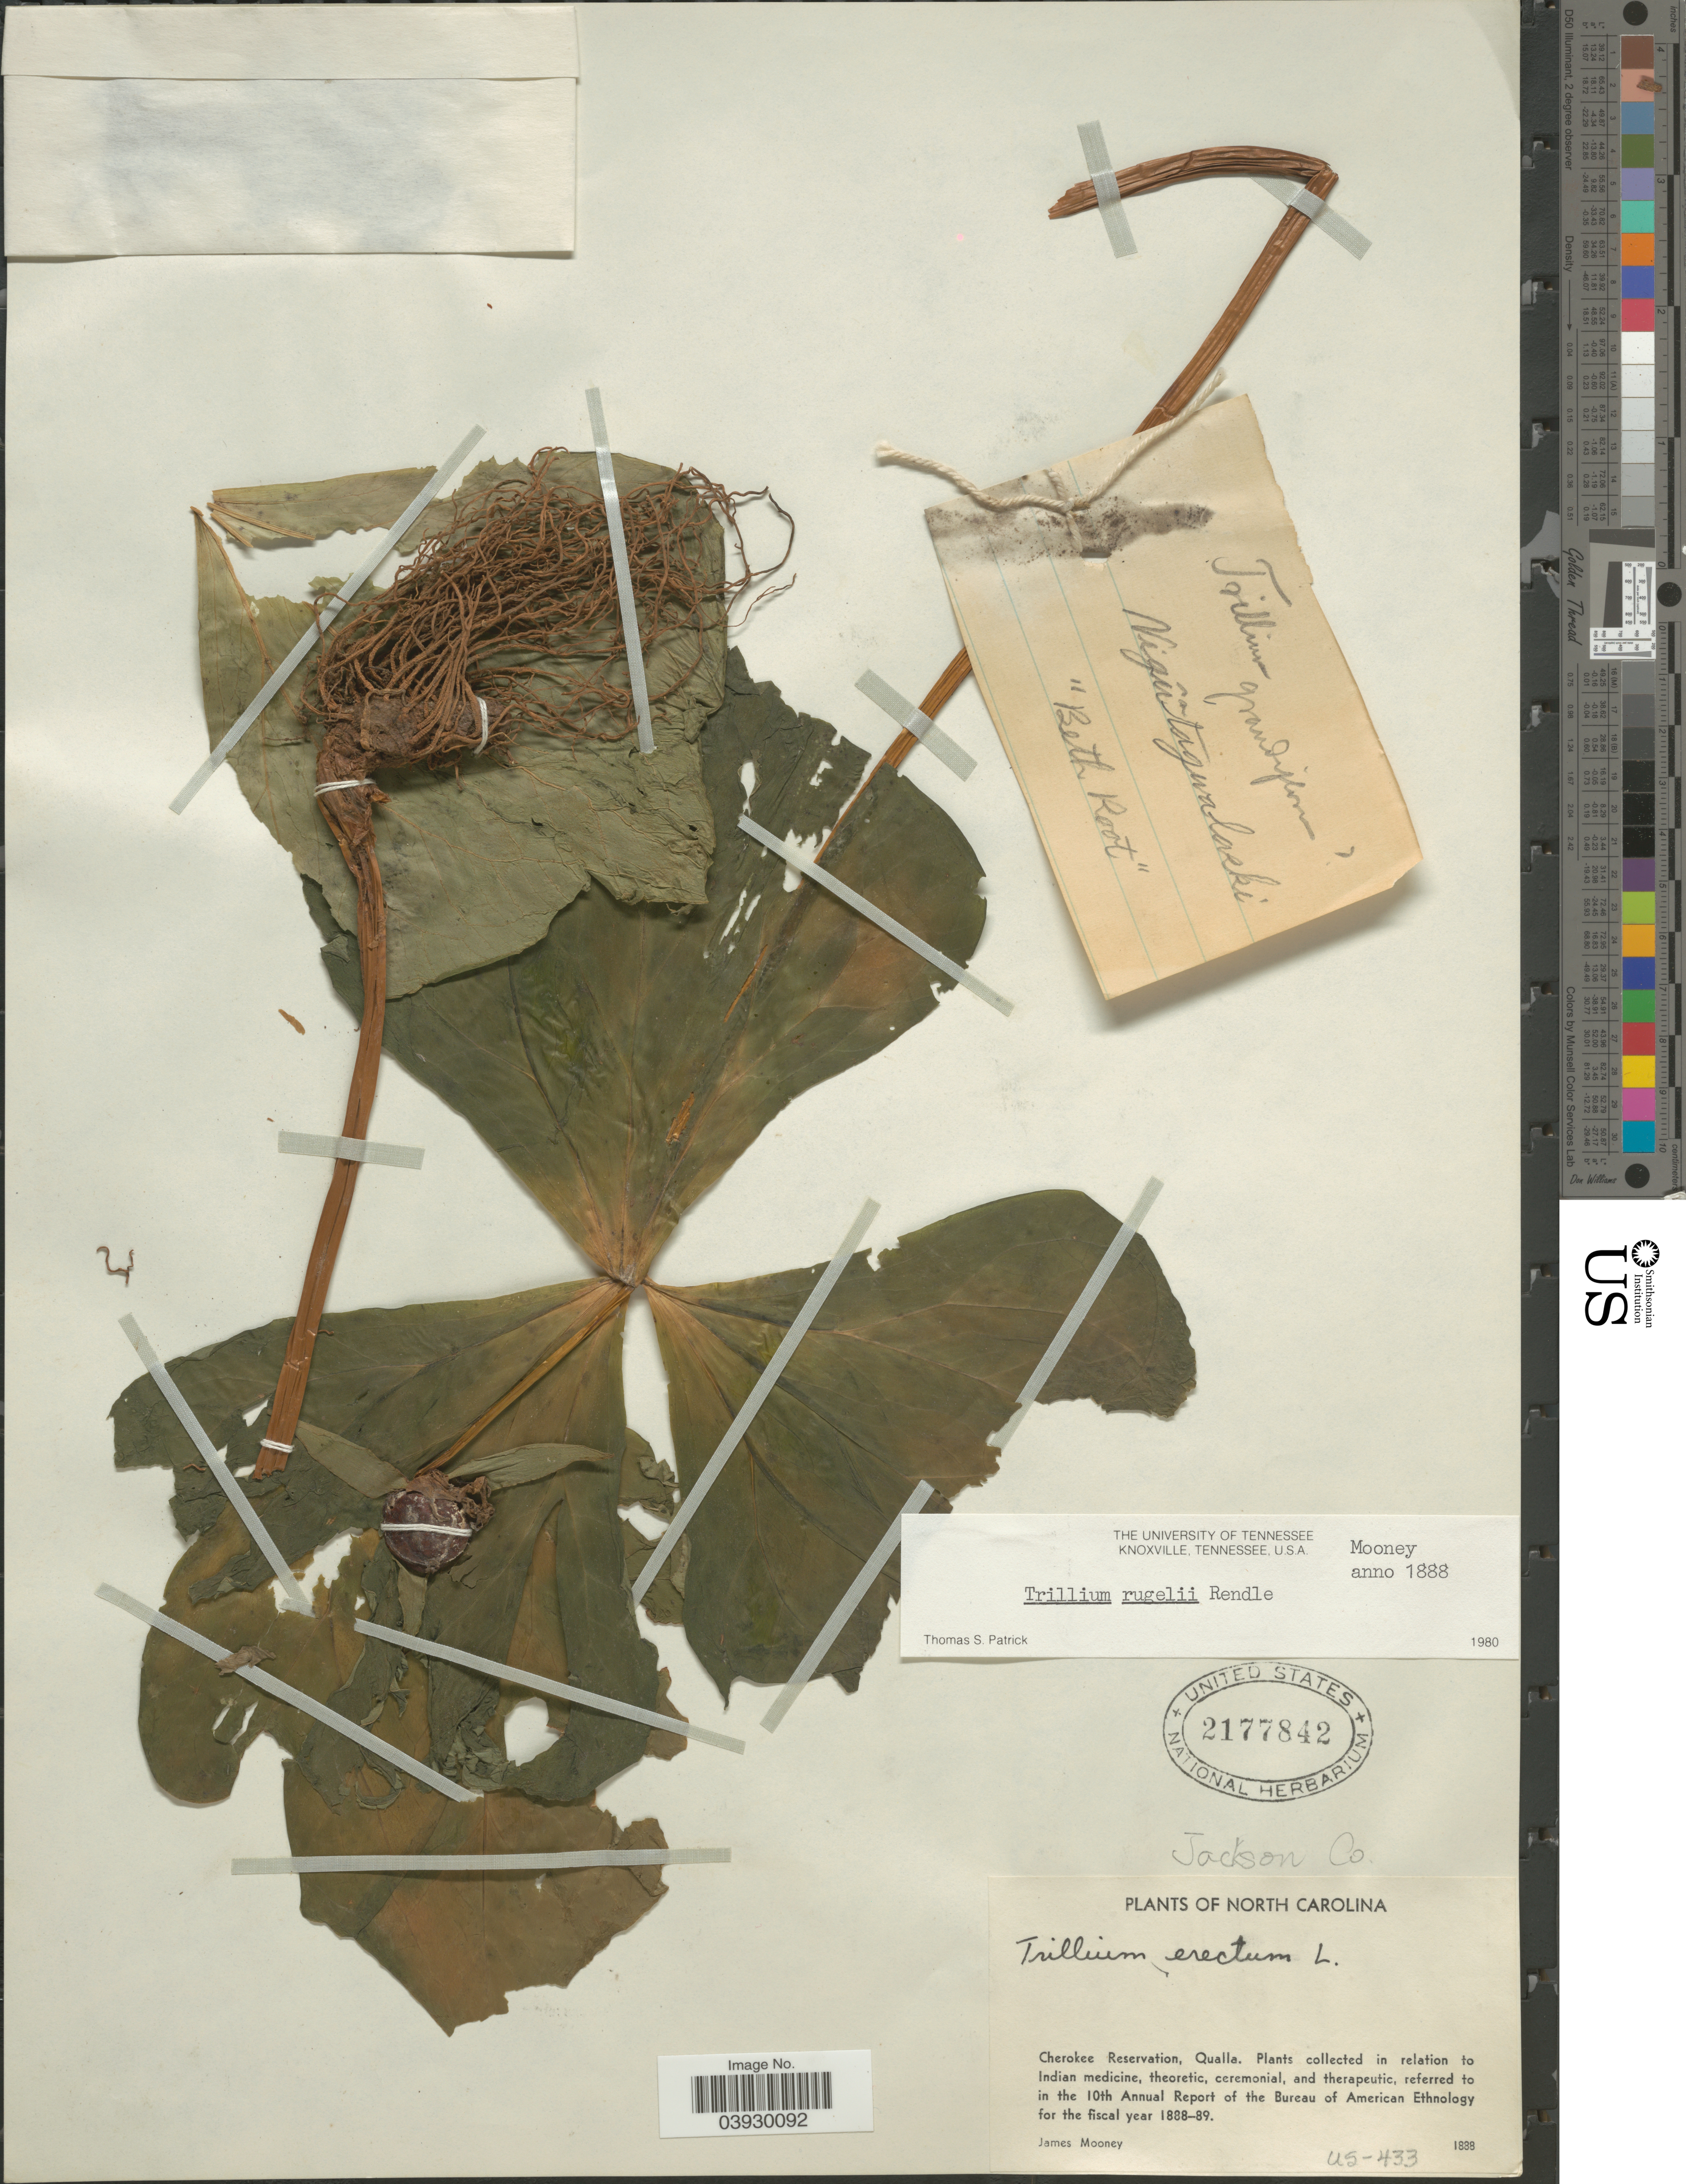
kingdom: Plantae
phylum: Tracheophyta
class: Liliopsida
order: Liliales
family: Melanthiaceae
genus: Trillium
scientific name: Trillium rugelii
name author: Rendle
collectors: J. Mooney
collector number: US-433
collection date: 1888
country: United States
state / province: North Carolina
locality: Jackson Co. Cherokee Reservation, Qualla.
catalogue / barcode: US 2177842